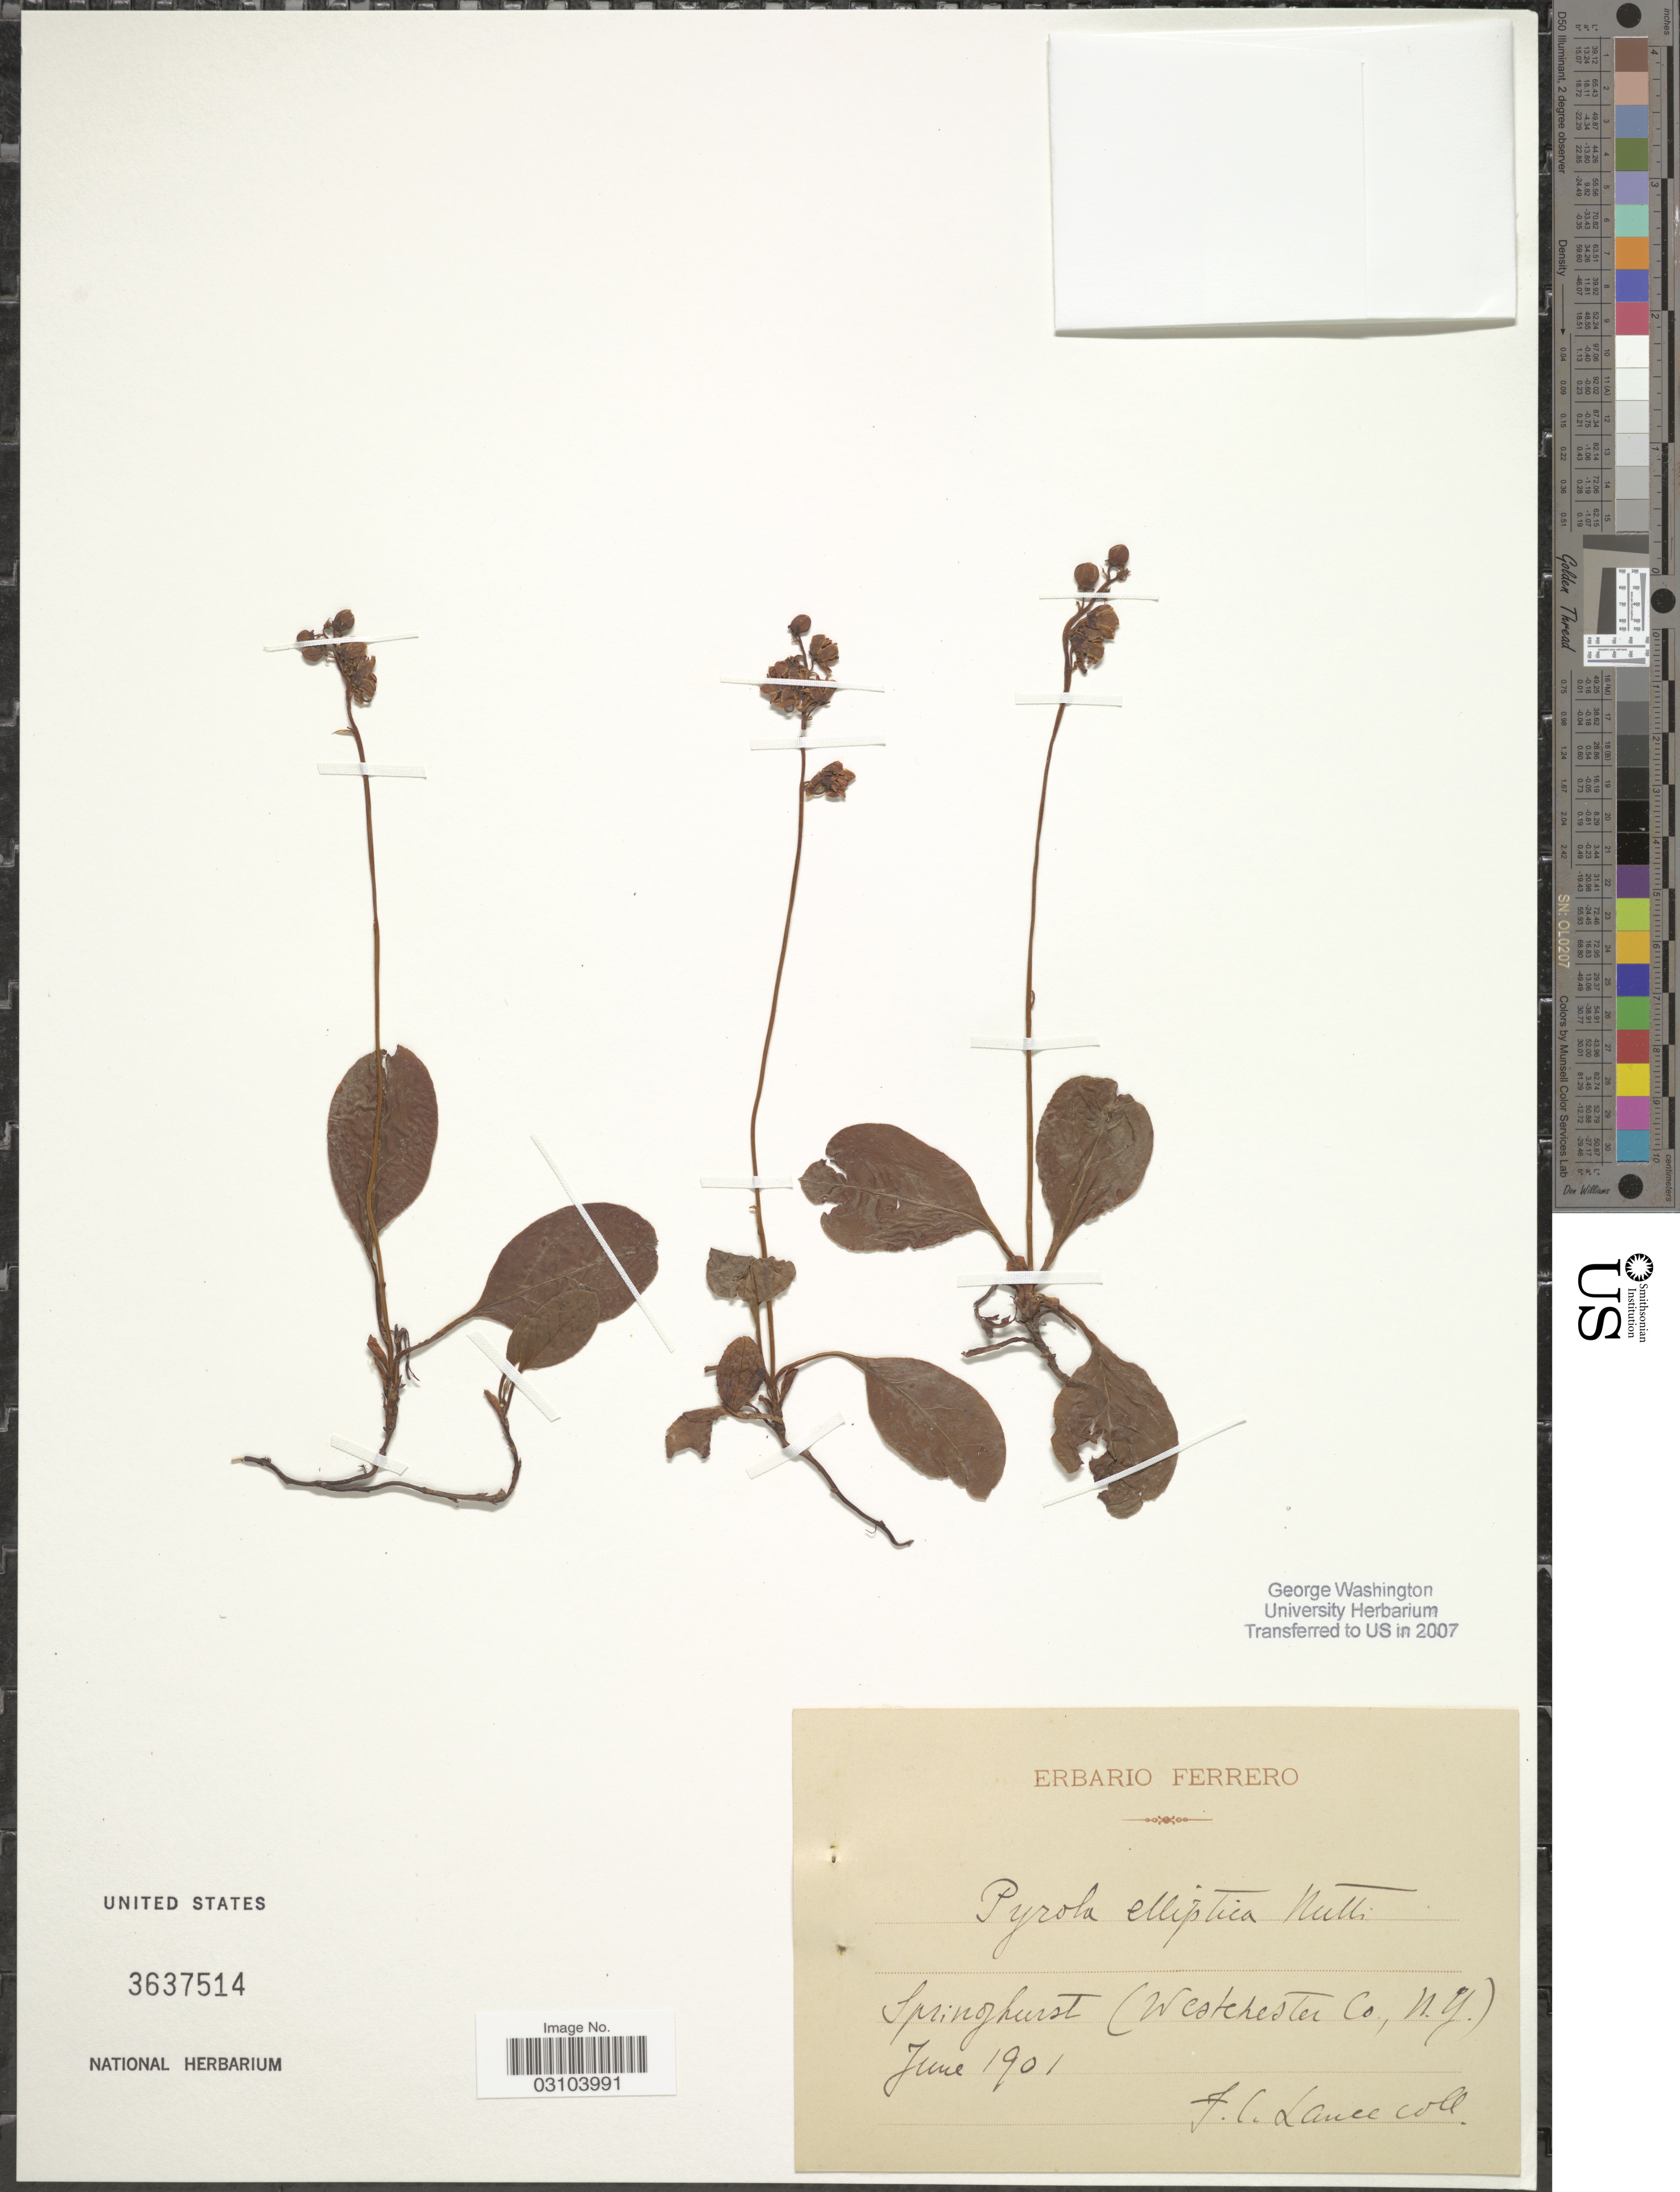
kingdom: Plantae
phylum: Tracheophyta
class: Magnoliopsida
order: Ericales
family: Ericaceae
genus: Pyrola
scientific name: Pyrola elliptica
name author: Nutt.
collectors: F. Lance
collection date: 1901-06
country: United States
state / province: New York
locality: Springhurst (Westchester Co., N. Y.).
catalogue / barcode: US 3637514